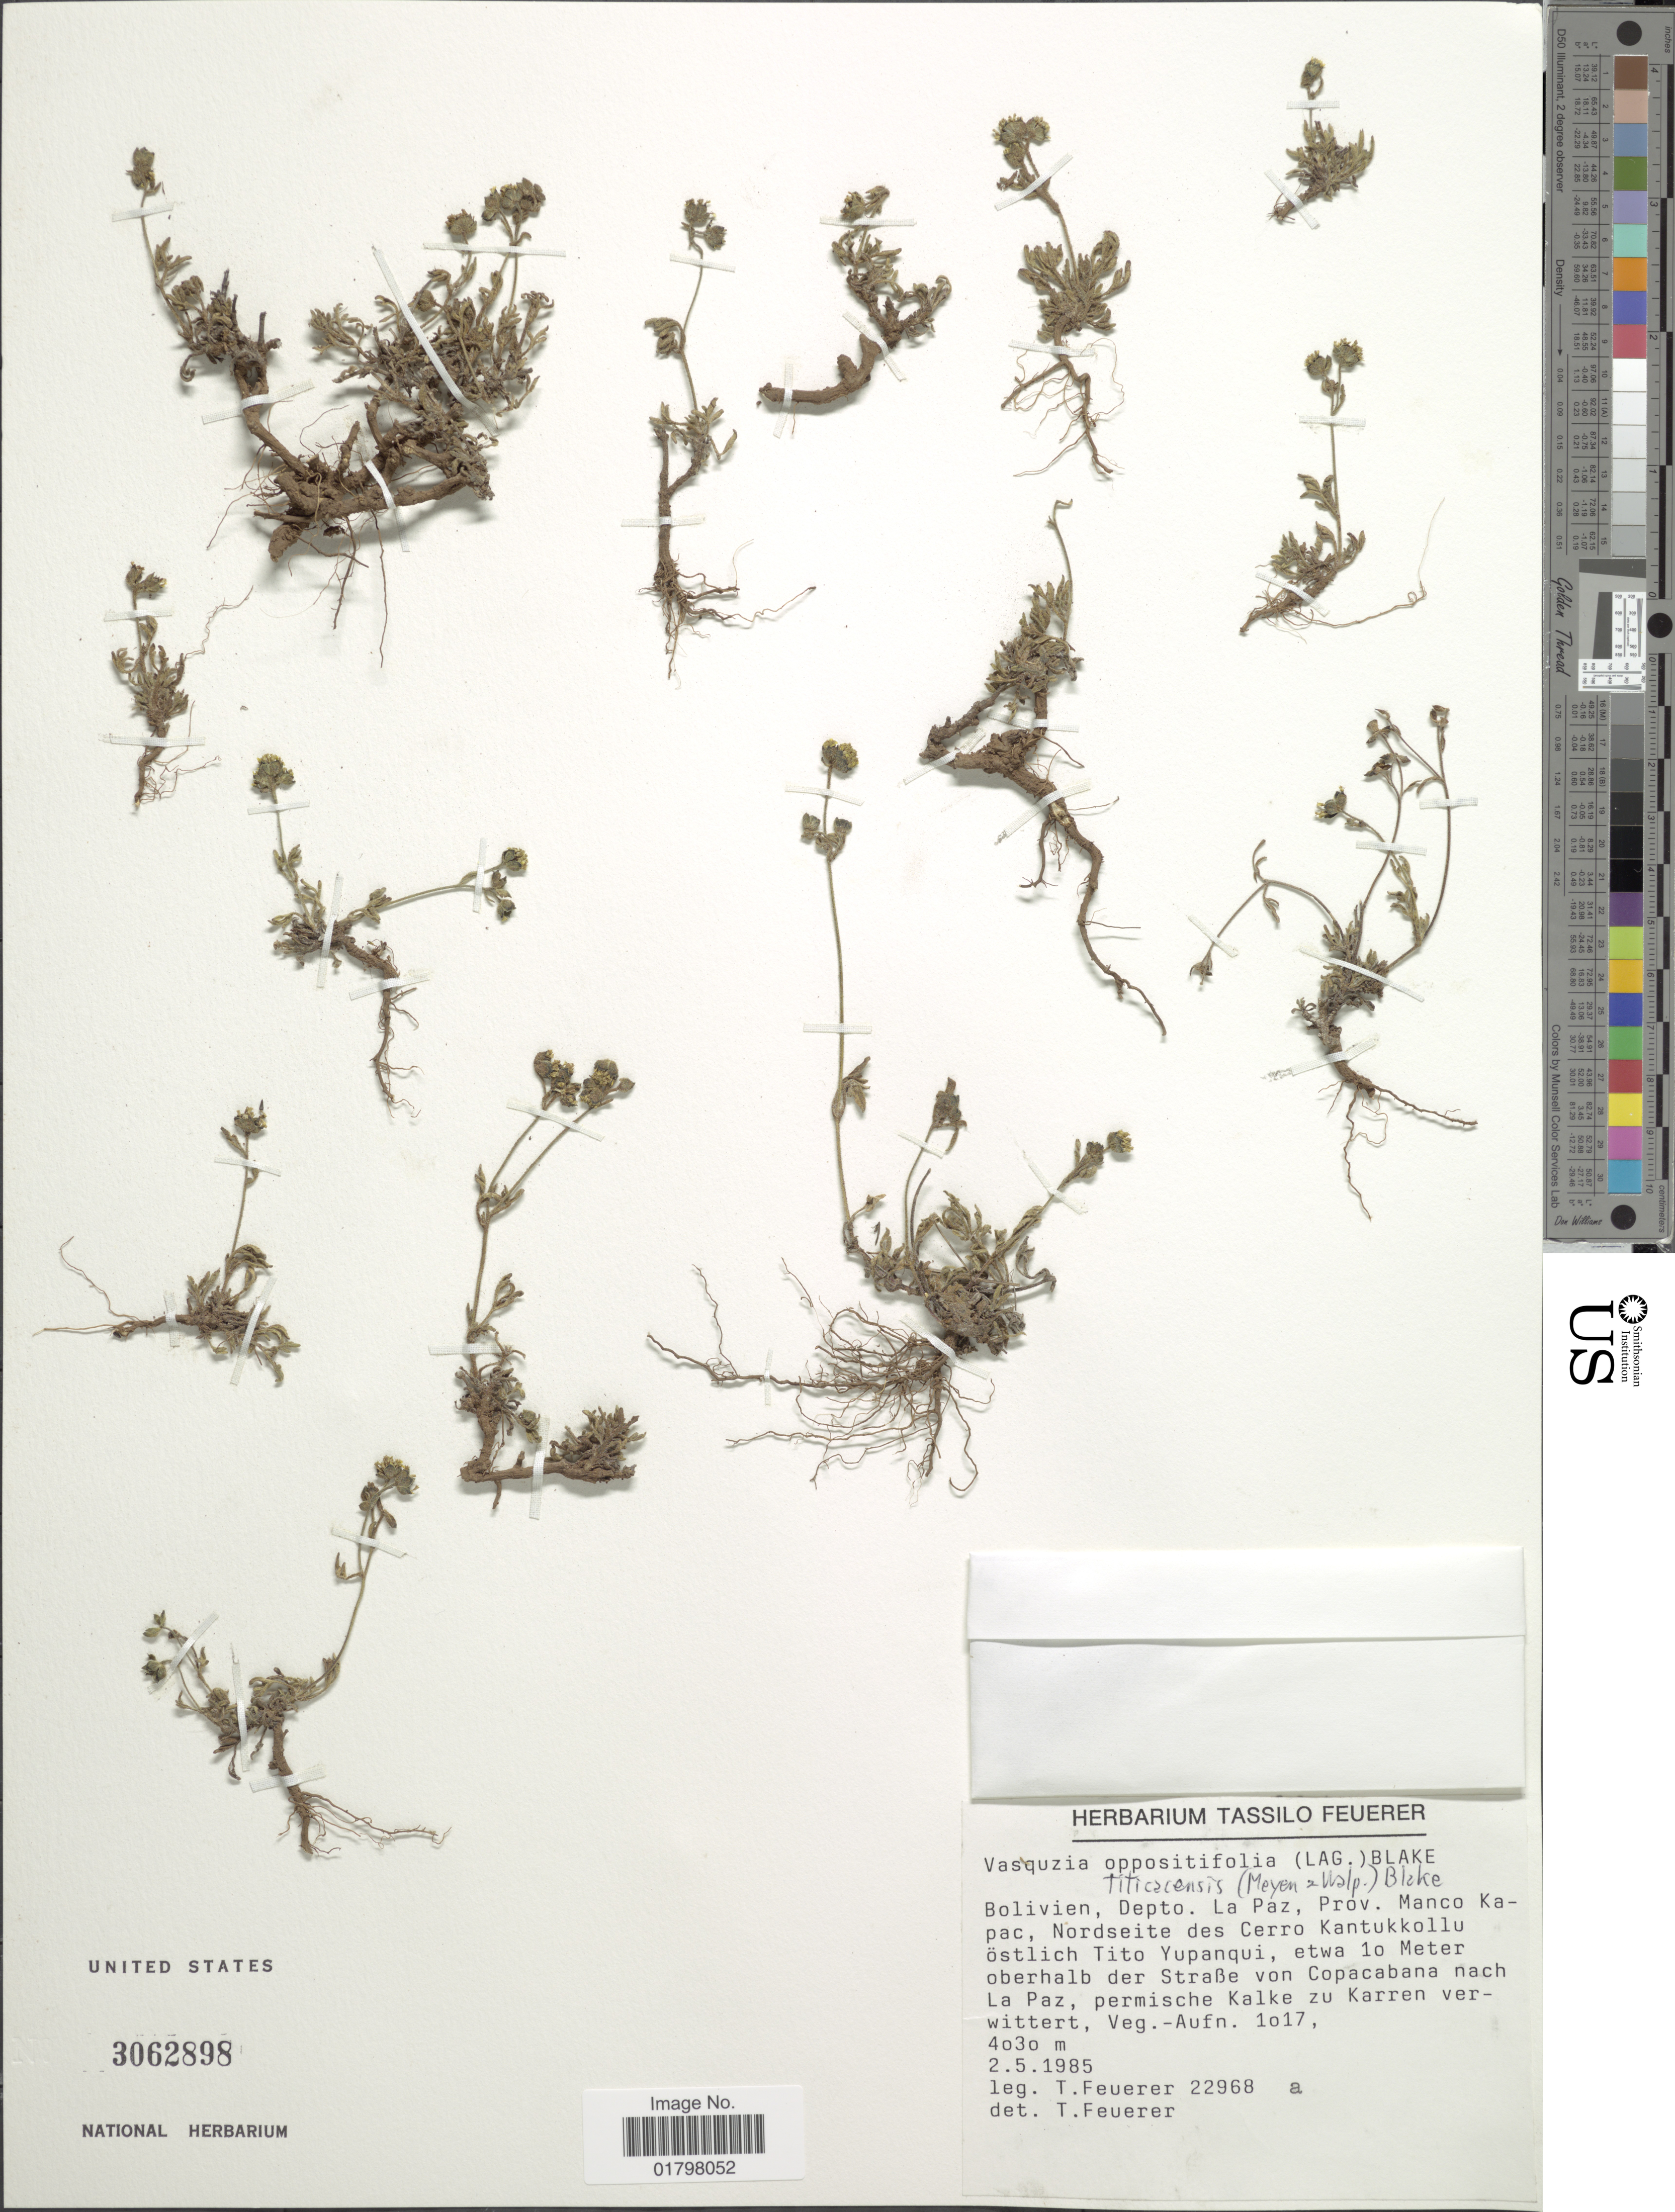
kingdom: Plantae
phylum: Tracheophyta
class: Magnoliopsida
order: Asterales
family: Asteraceae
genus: Vasquesia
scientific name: Vasquesia titicacensis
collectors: T. Feuerer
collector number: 22968a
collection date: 1985-05-02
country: Bolivia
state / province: La Paz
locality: Bolivien, Depto. La Paz, Prov. Manco Kapac, Nordseite des Cerro Kantukkollu östlich Tito Yupanqui, etwa 10 Meter oberhalb der Straße von Copacabana nach La Paz, permische Kalke zu Karren verwittert, Veg.-Aufn. 1017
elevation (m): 4030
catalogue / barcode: US 3062898